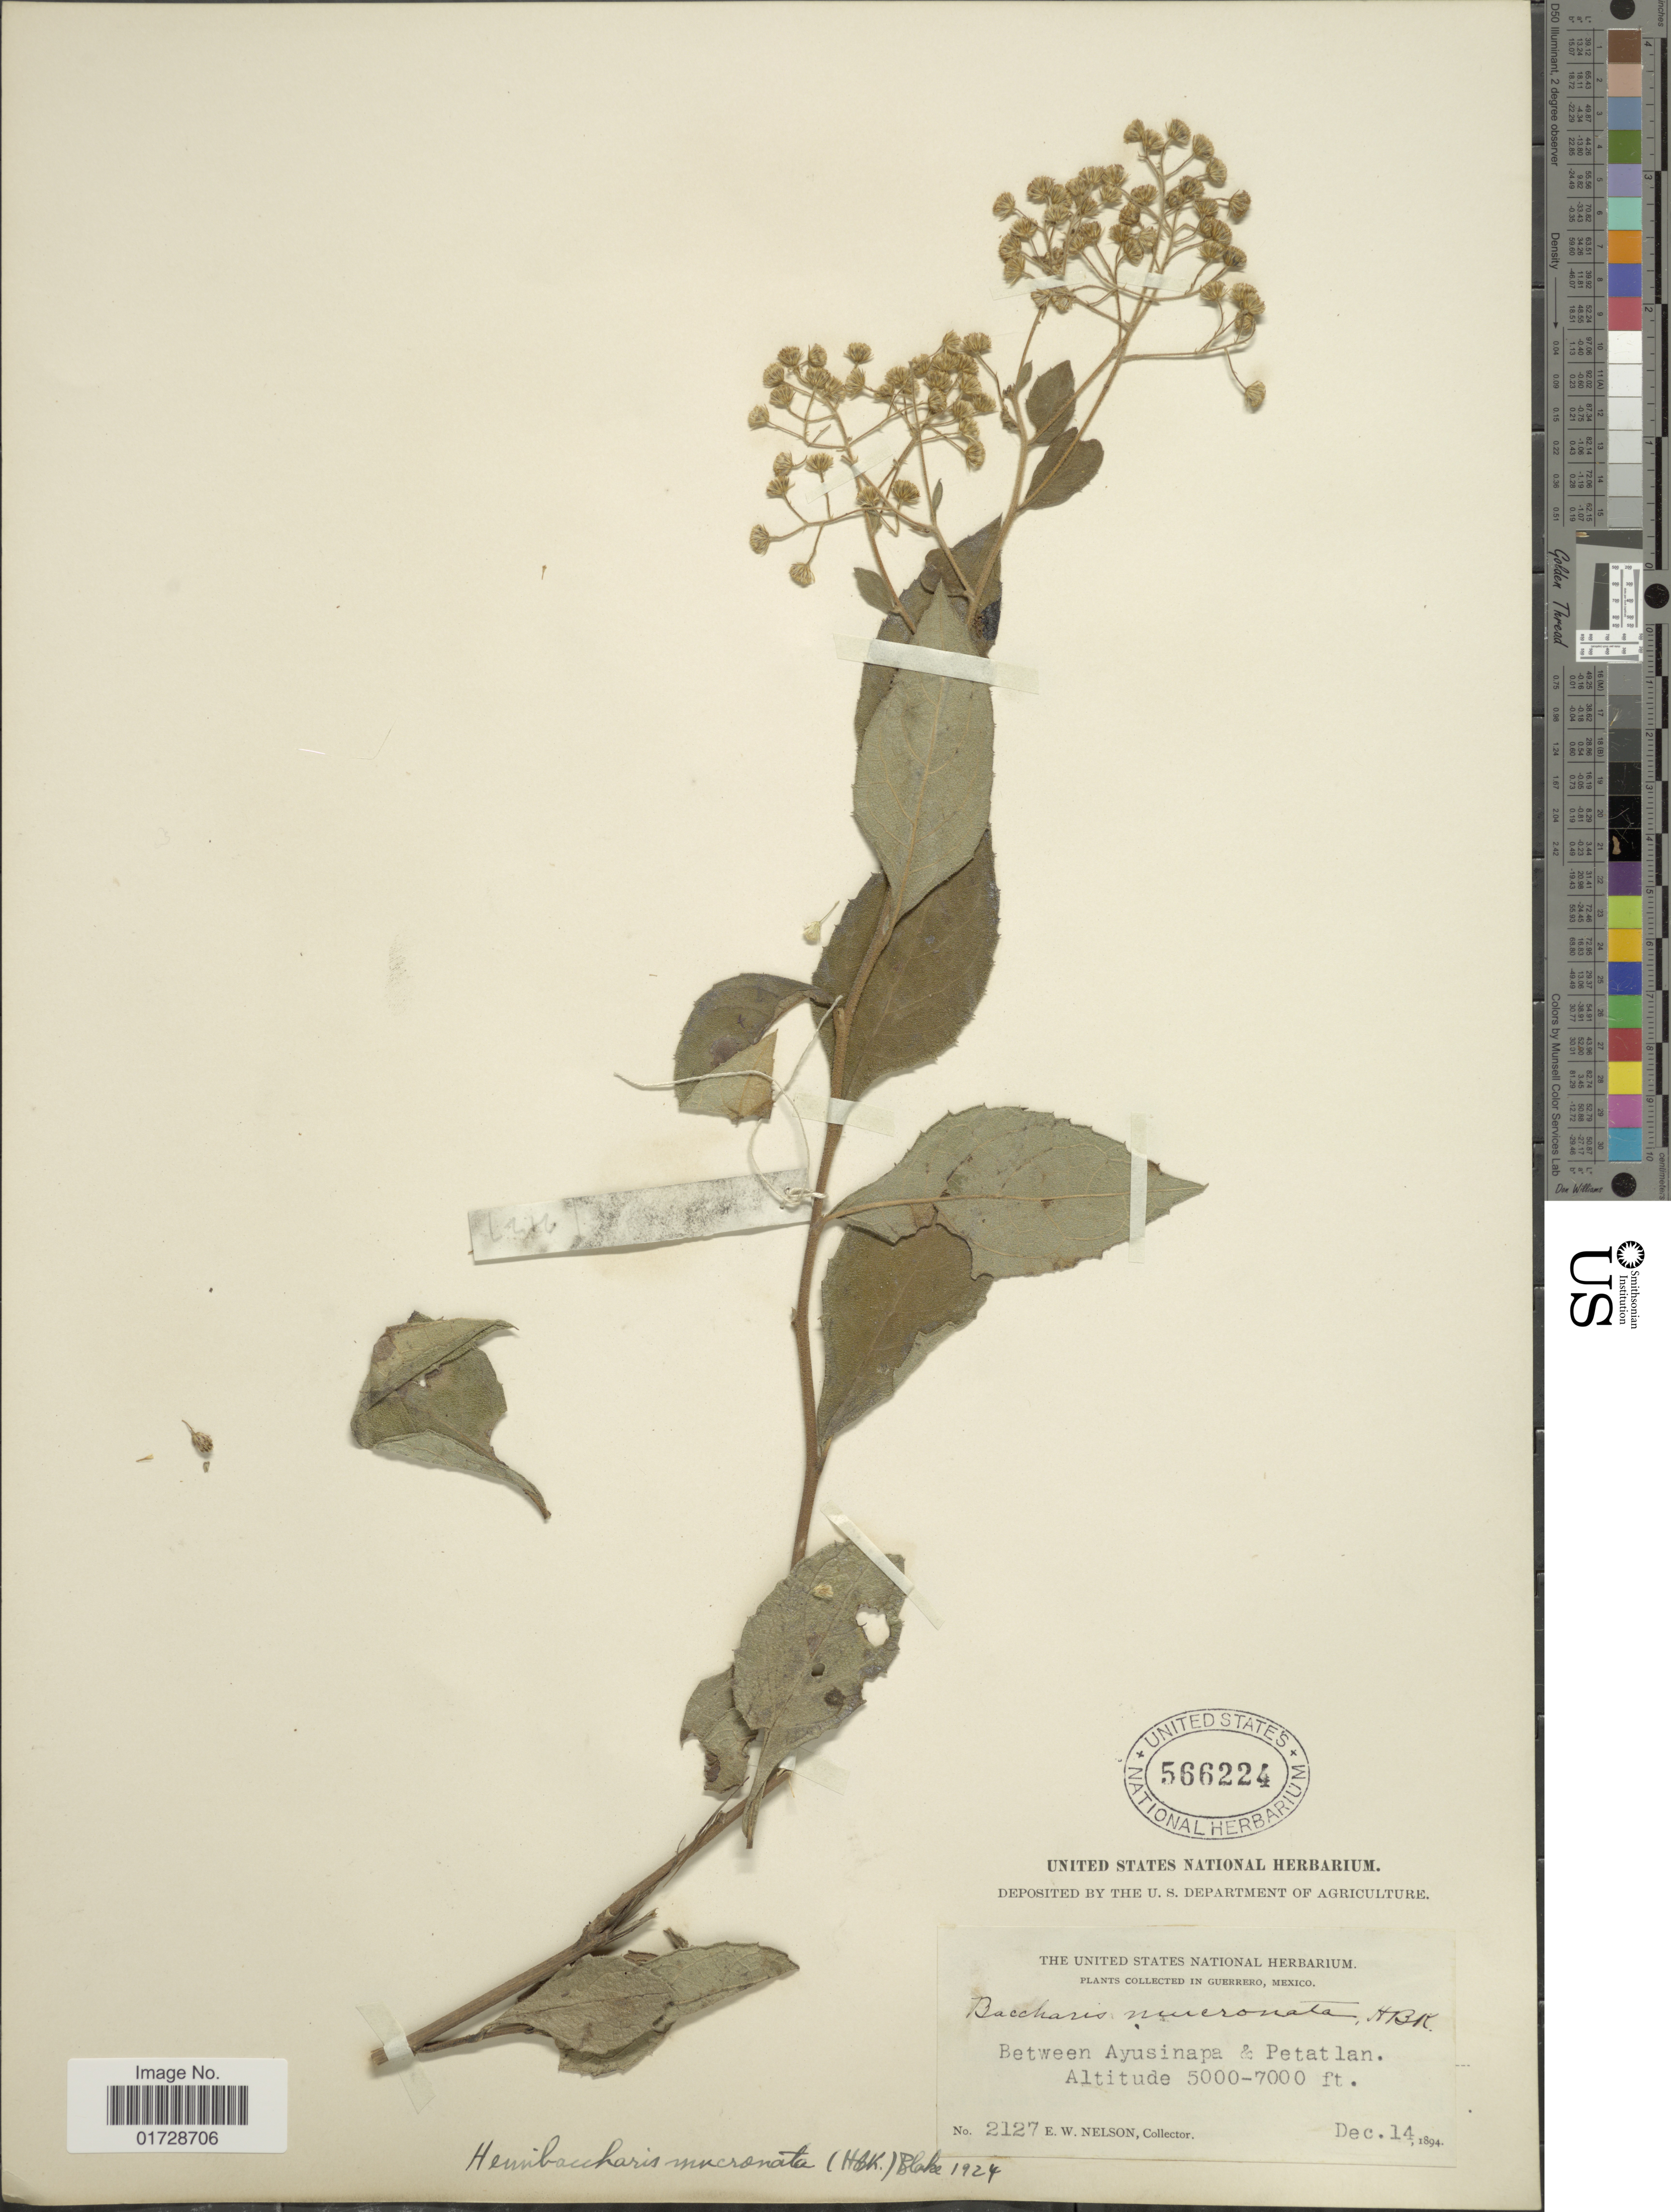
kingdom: Plantae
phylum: Tracheophyta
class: Magnoliopsida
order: Asterales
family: Asteraceae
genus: Archibaccharis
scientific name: Archibaccharis serratifolia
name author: (Kunth) S.F. Blake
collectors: E. W. Nelson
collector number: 2127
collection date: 1894-12-14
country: Mexico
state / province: Guerrero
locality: Between Ayusinapa & Petatlan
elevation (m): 1524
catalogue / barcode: US 566224